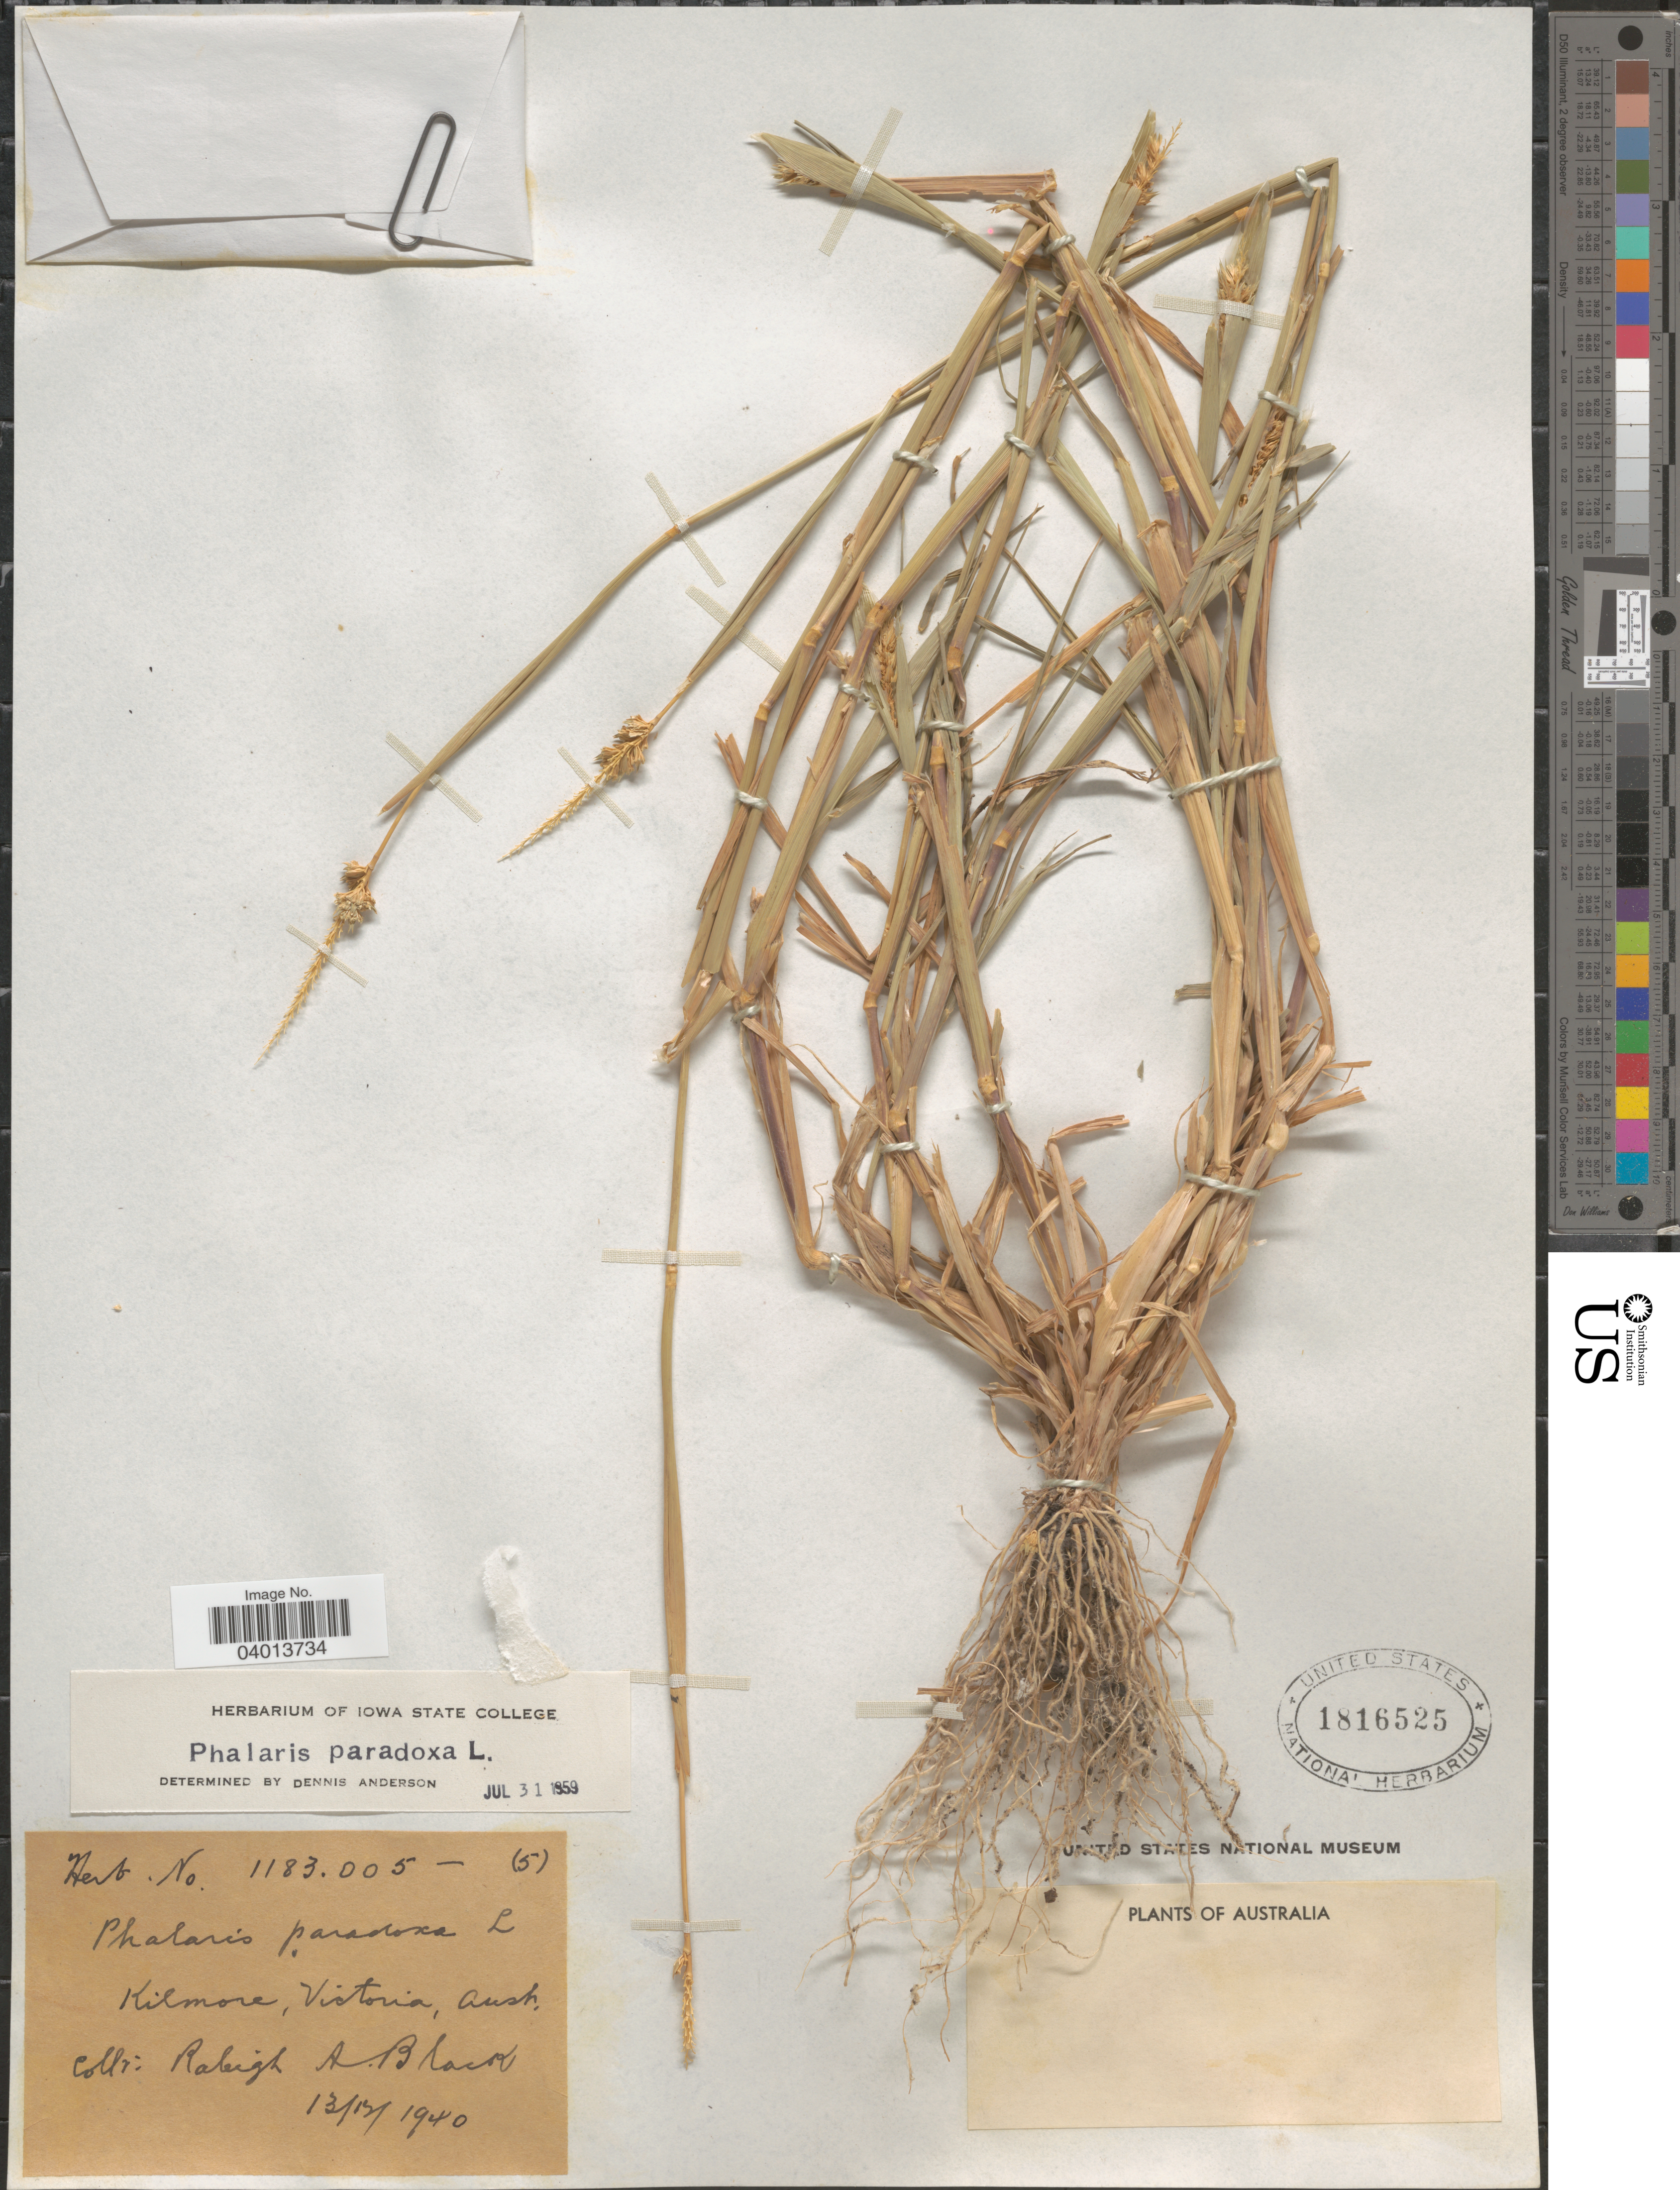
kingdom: Plantae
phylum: Tracheophyta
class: Liliopsida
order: Poales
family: Poaceae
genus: Phalaris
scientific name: Phalaris paradoxa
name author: L.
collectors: R. A. Black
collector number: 1183.005/5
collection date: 1940-12-13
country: Australia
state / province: Victoria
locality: Kilmore, Victoria, Aust.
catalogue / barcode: US 1816525